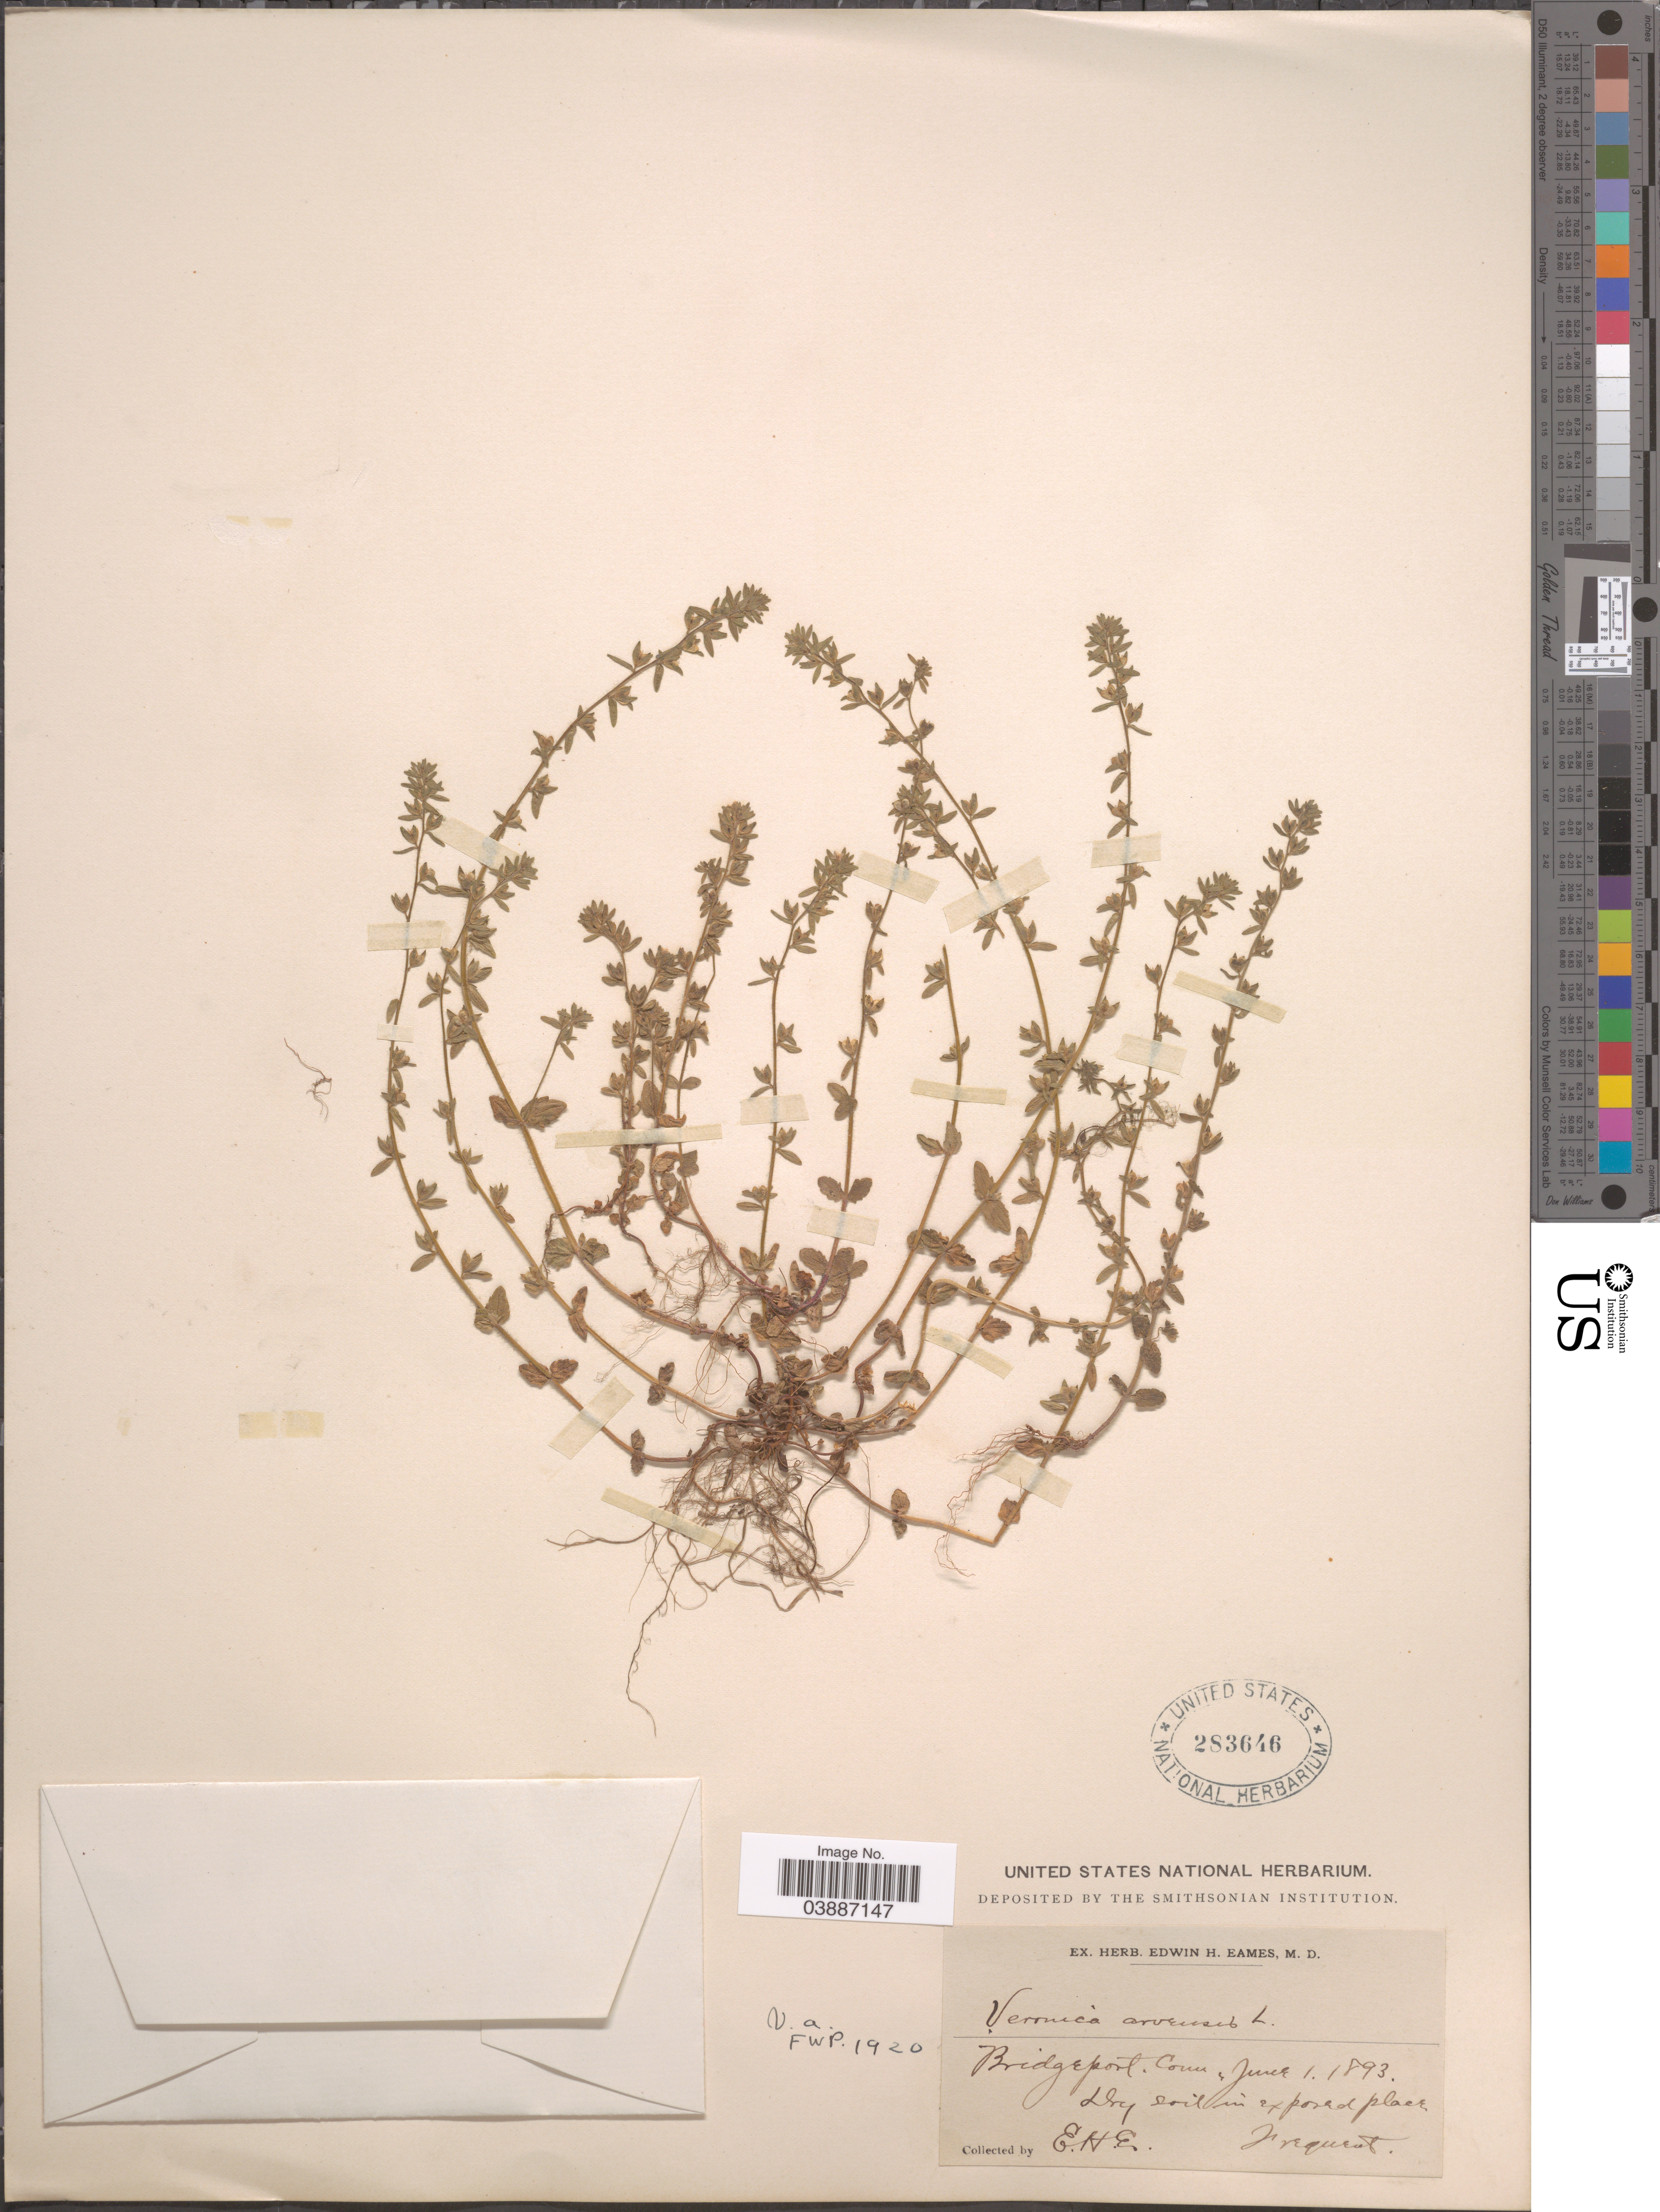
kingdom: Plantae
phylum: Tracheophyta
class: Magnoliopsida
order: Lamiales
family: Plantaginaceae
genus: Veronica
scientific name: Veronica arvensis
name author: L.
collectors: E. H. Eames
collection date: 1893-06-01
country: United States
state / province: Connecticut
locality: Bridgeport.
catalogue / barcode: US 283646